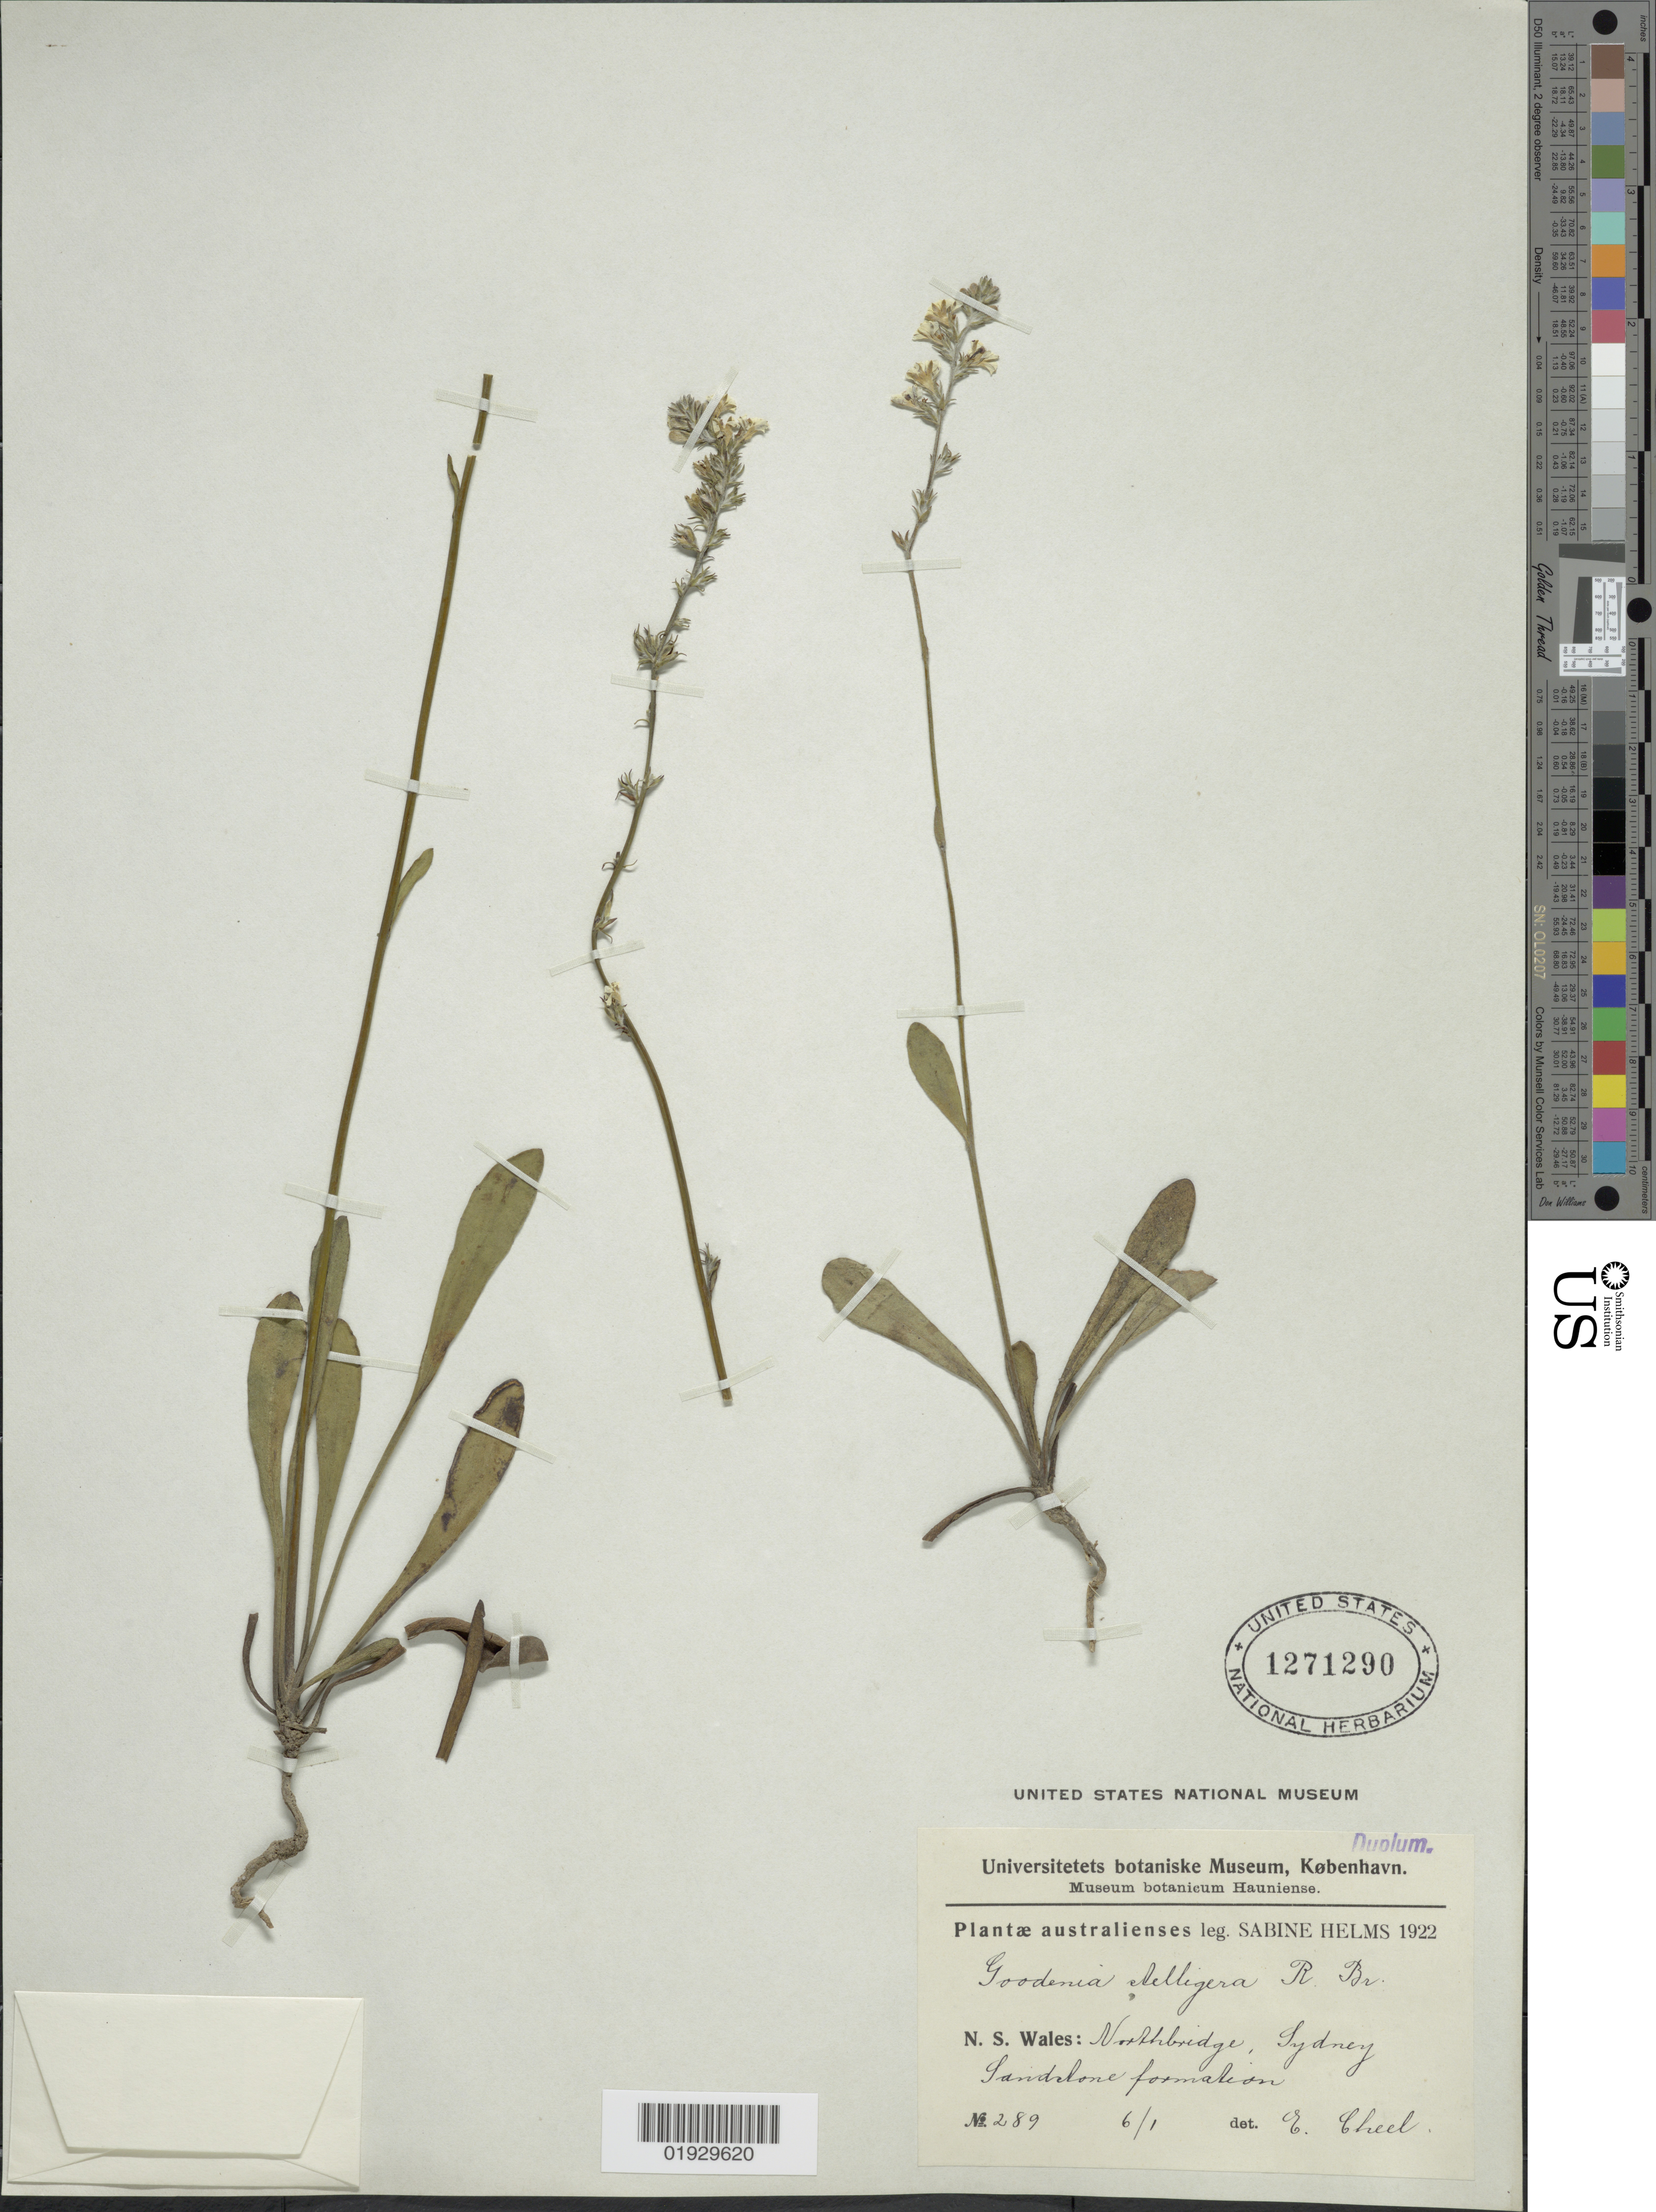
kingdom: Plantae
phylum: Tracheophyta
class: Magnoliopsida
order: Asterales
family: Goodeniaceae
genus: Goodenia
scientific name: Goodenia stelligera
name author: R. Br.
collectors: S. Helms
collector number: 289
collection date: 1922-01-06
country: Australia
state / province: New South Wales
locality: N.S. Wales: Northbridge, Sydney Sandstone formation.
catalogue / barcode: US 1271290